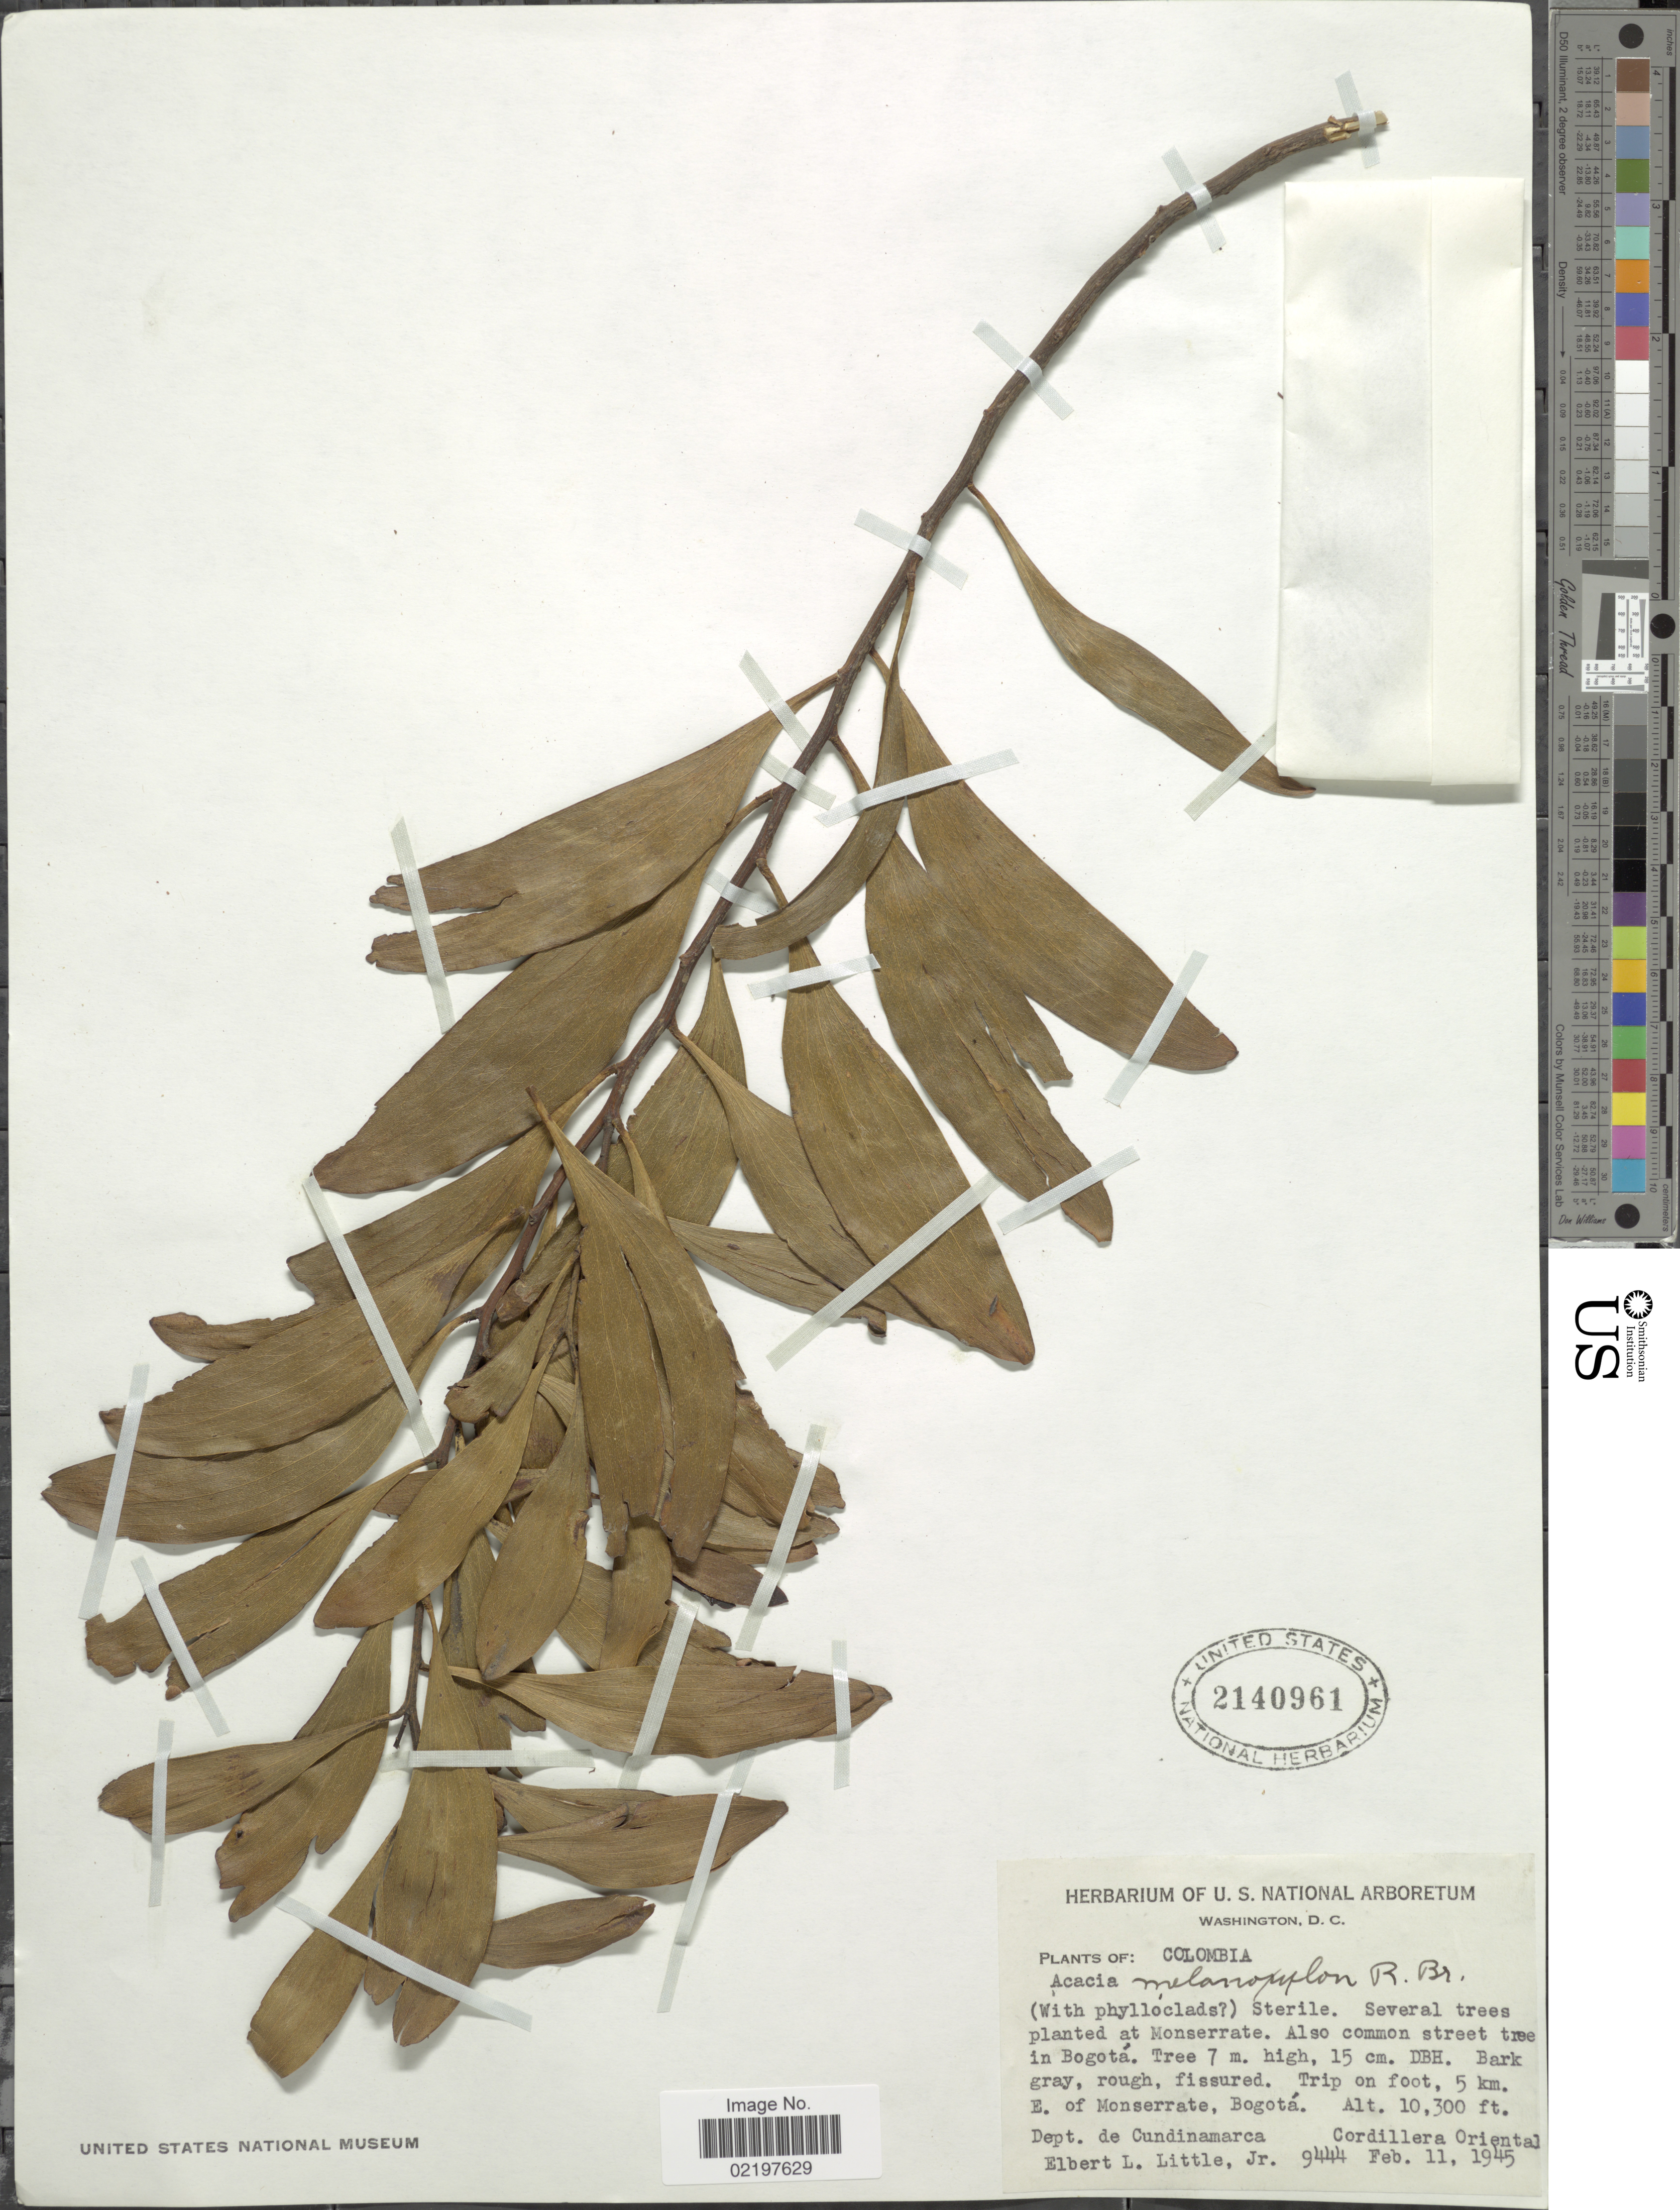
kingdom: Plantae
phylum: Tracheophyta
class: Magnoliopsida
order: Fabales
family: Fabaceae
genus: Acacia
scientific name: Acacia melanoxylon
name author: R. Br.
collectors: E. L. Little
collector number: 9444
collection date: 1945-02-11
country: Colombia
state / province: Cundinamarca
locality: Trip on foot, 5 km E. of Monserrate, Bogota, Dept. de Cundinamarca, Cordillera Oriental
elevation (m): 3139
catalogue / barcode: US 2140961